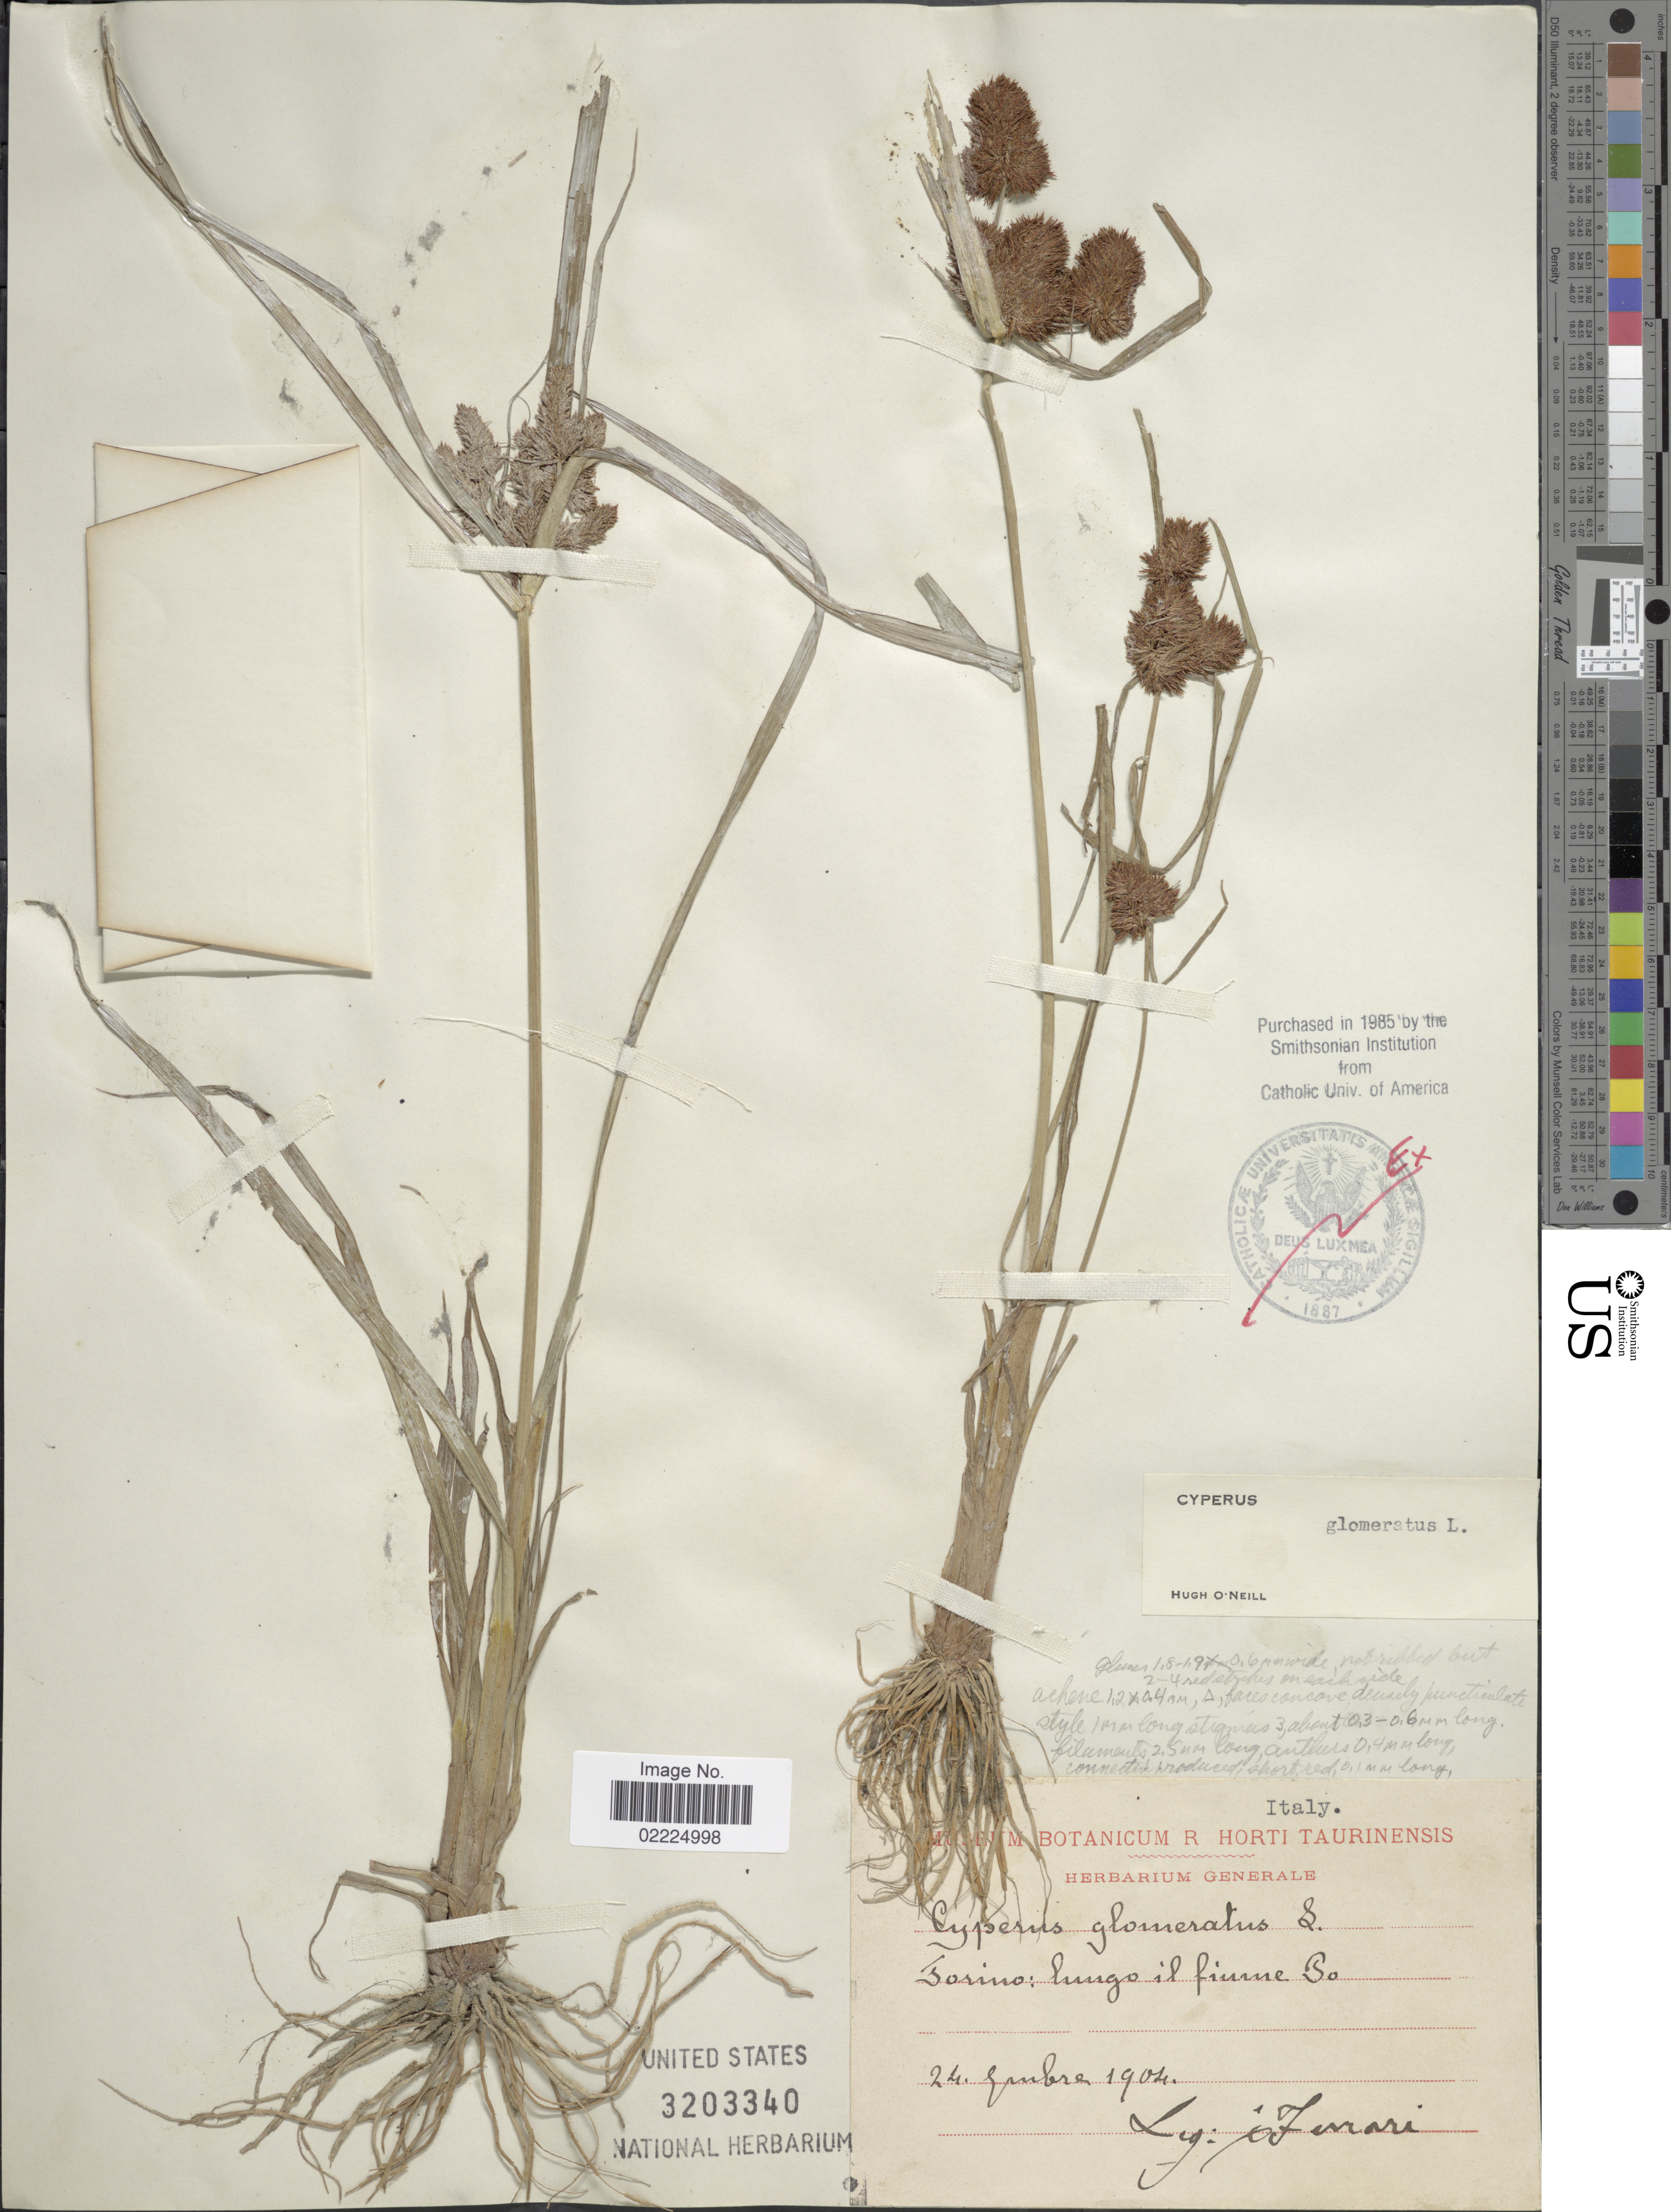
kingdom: Plantae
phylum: Tracheophyta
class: Liliopsida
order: Poales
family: Cyperaceae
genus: Cyperus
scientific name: Cyperus glomeratus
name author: L.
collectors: Ferrari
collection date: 1904-09-24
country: Italy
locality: Torino: lungo il fimme Co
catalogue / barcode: US 3203340